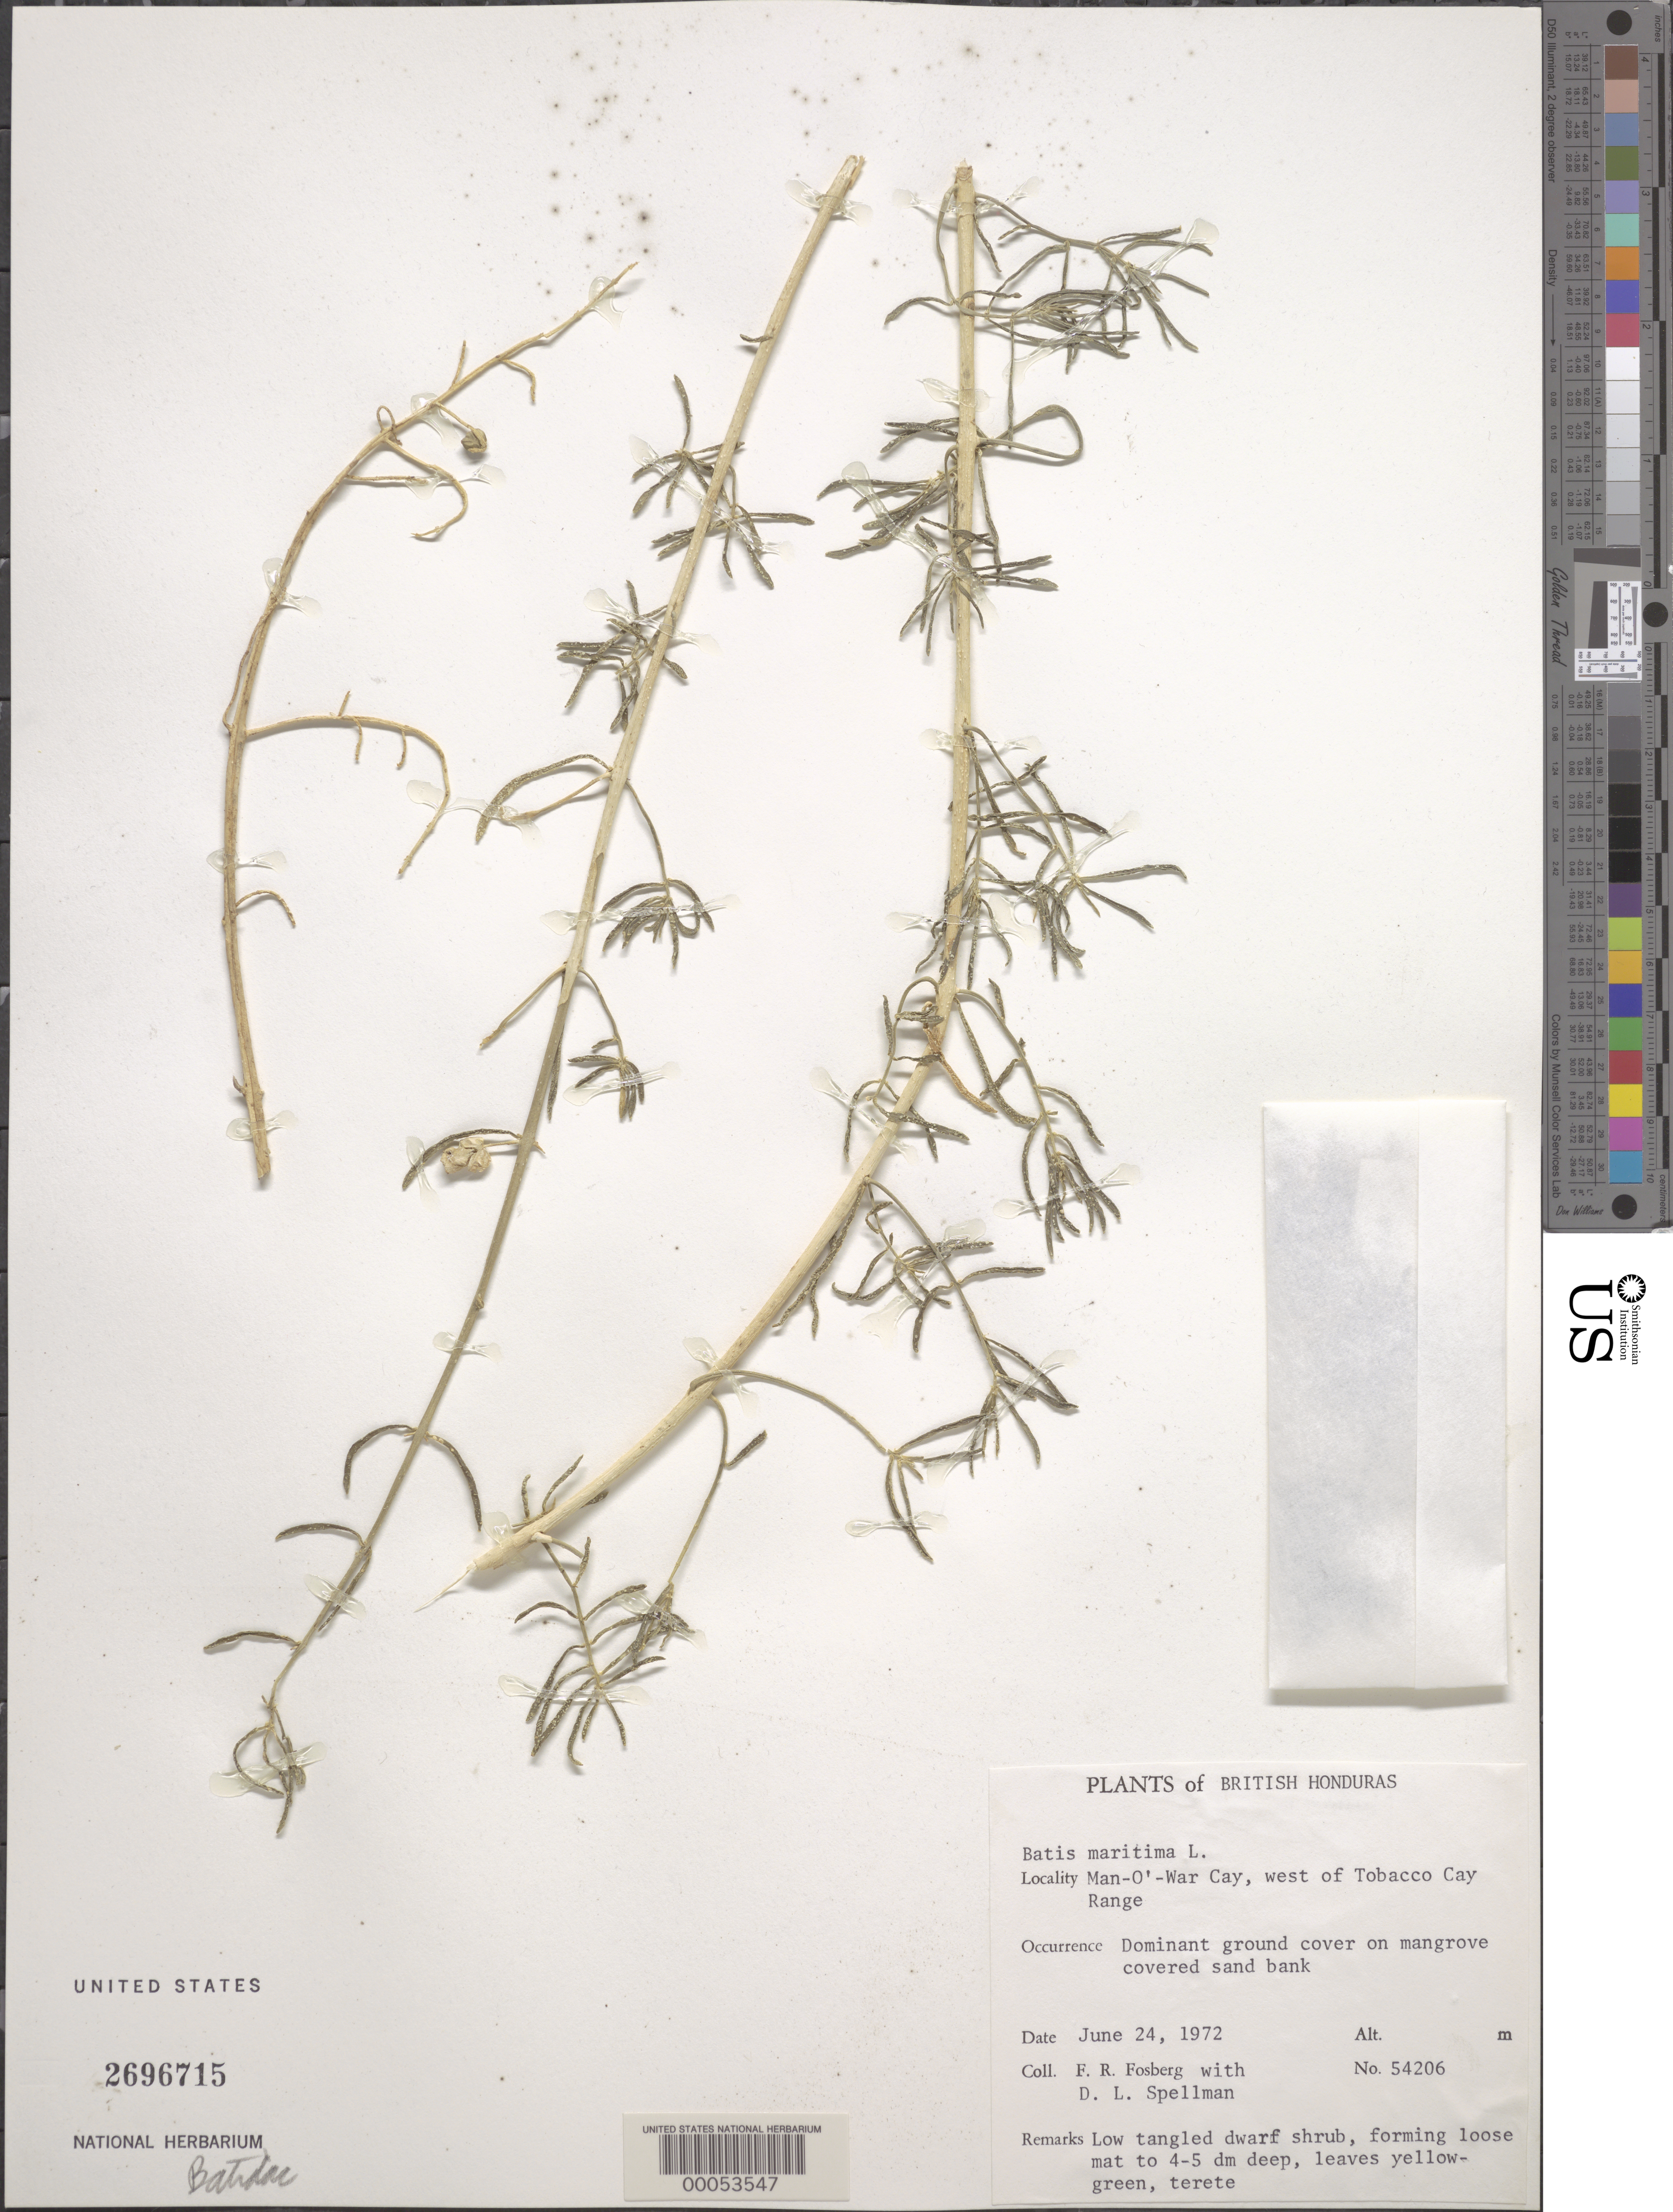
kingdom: Plantae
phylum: Tracheophyta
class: Magnoliopsida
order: Brassicales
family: Bataceae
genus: Batis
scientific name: Batis maritima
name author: L.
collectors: F. R. Fosberg & D. L. Spellman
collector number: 54216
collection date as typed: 24 Jun 1972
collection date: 1972-06-24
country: Belize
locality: Man-o'-War Cay, W of Tobacco Cay Range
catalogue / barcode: US 2696715